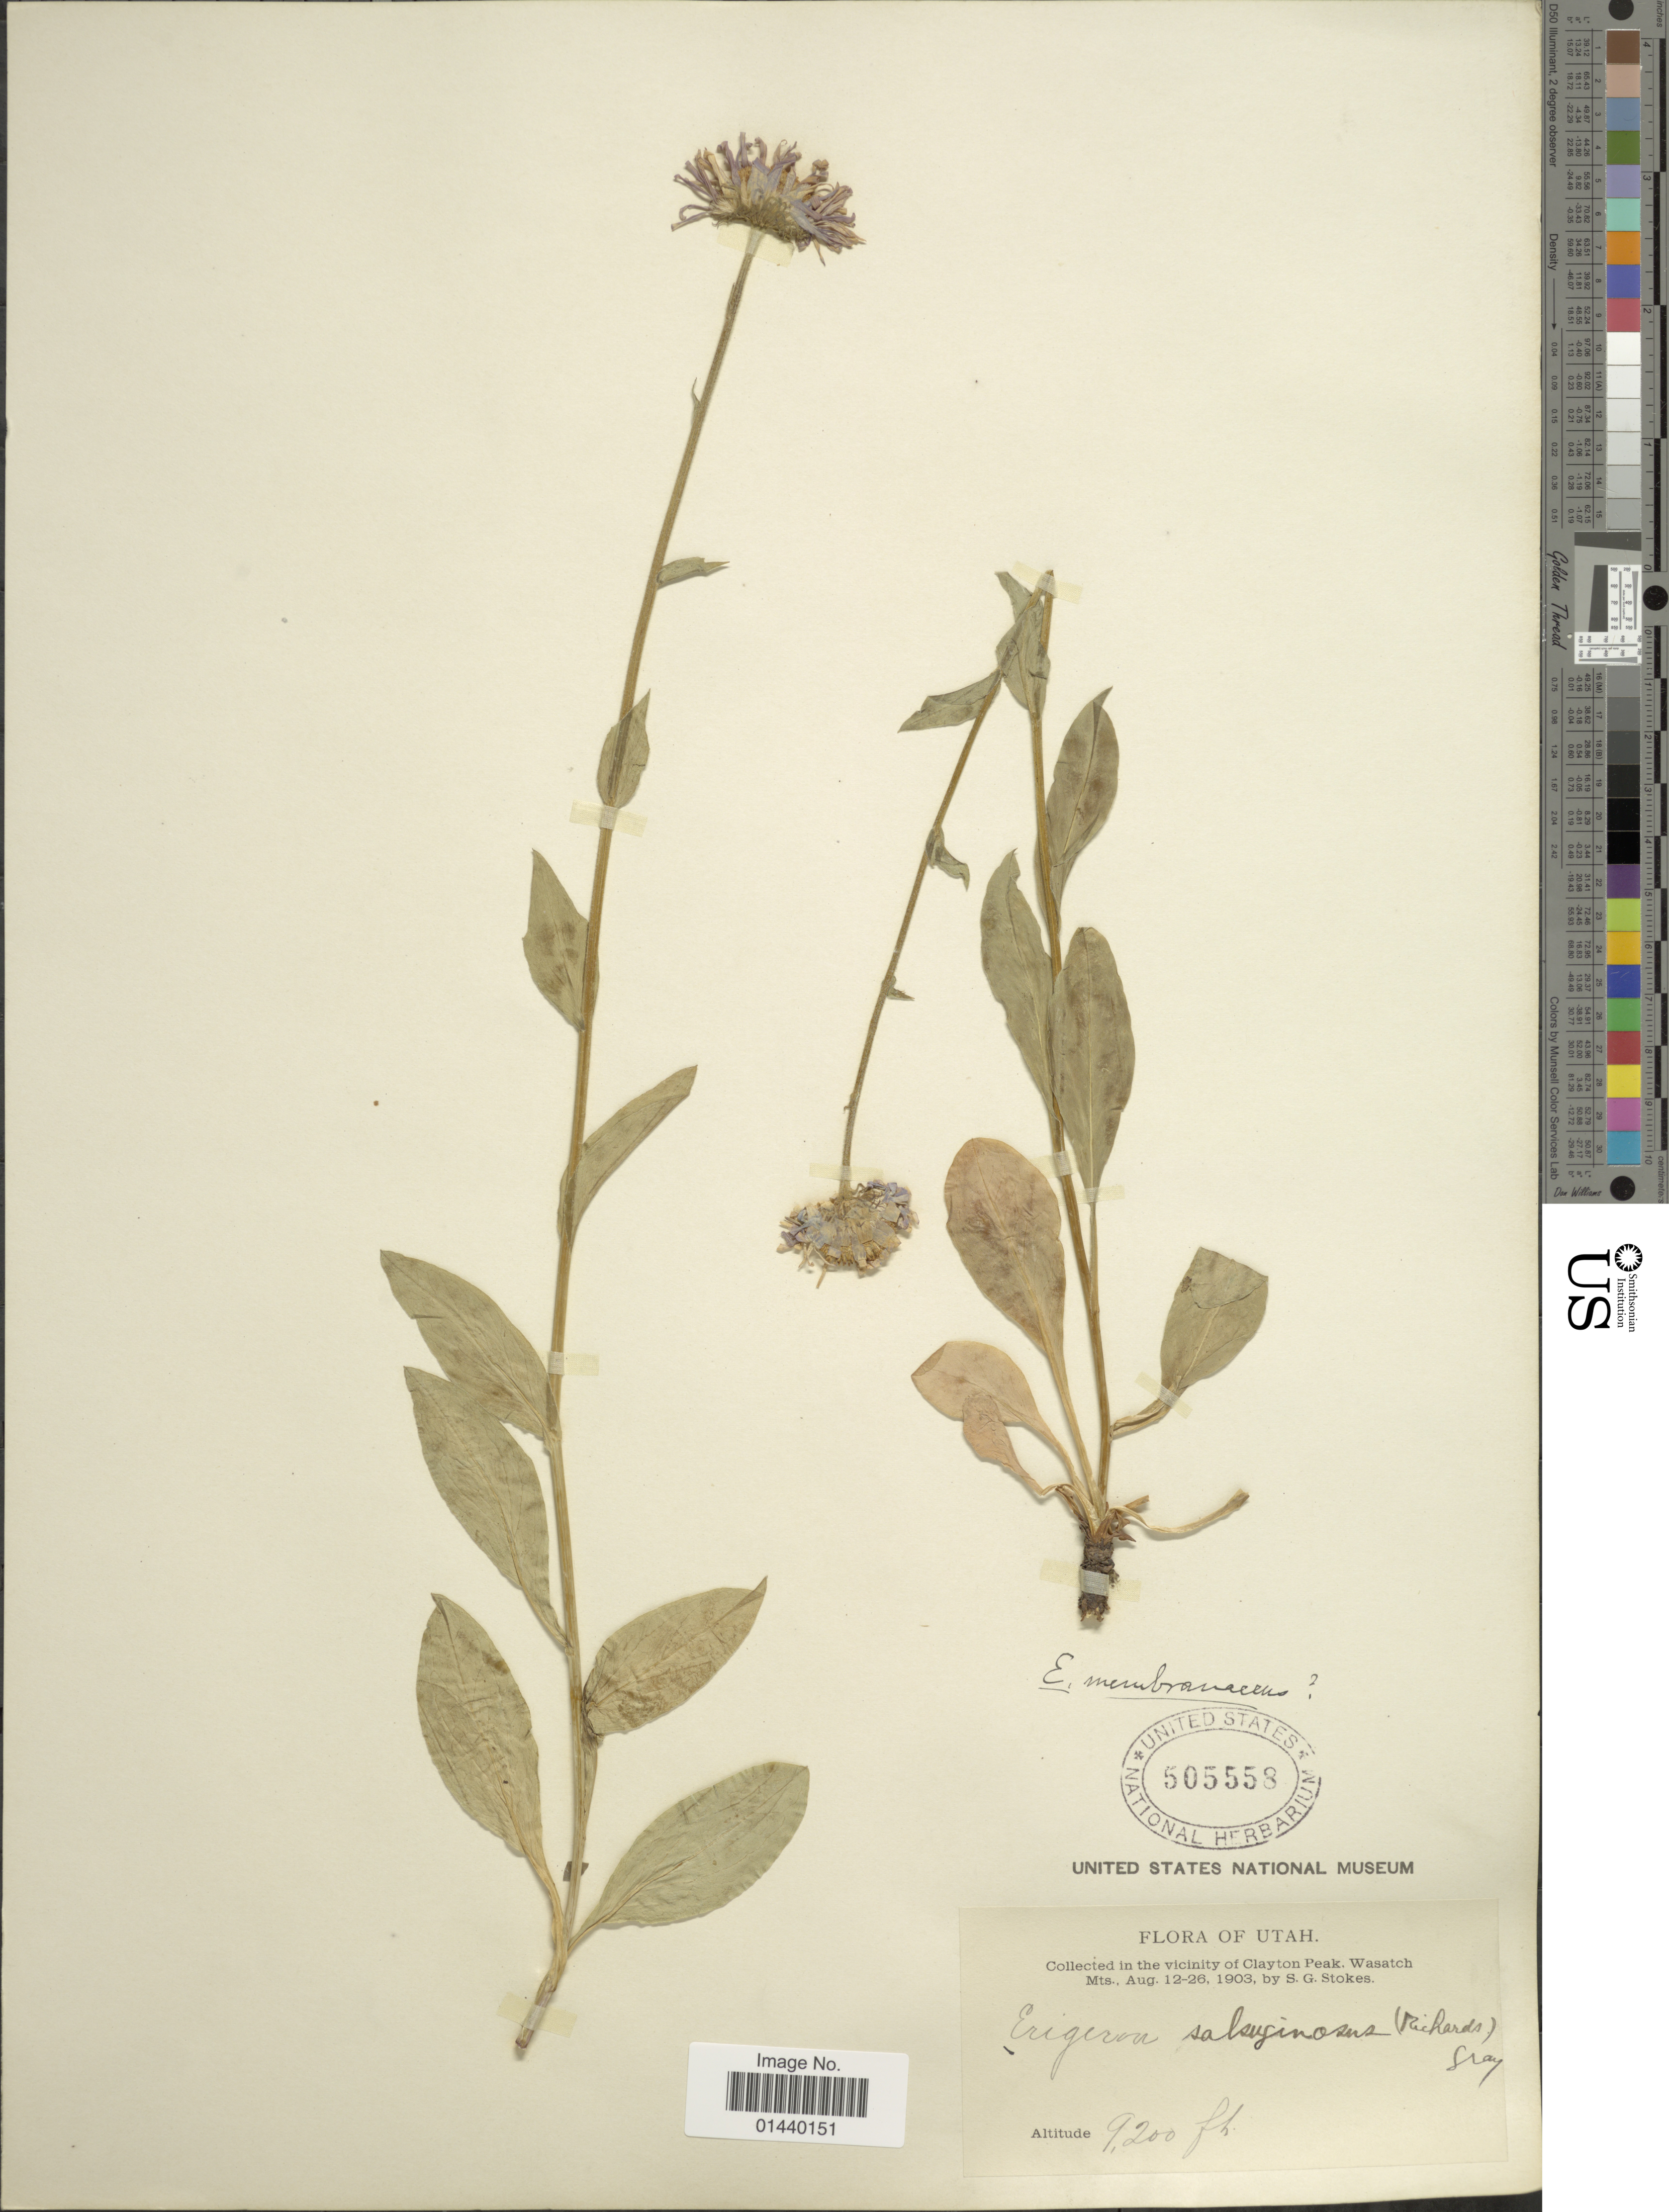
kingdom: Plantae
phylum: Tracheophyta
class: Magnoliopsida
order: Asterales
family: Asteraceae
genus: Erigeron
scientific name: Erigeron salsuginosus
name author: (Richardson ex R. Br.) A. Gray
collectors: S. G. Stokes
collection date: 1903-08-12/1903-08-26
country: United States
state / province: Utah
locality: In the vicinity of Clayton Peak. Wasatch Mts.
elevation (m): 2804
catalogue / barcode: US 505558